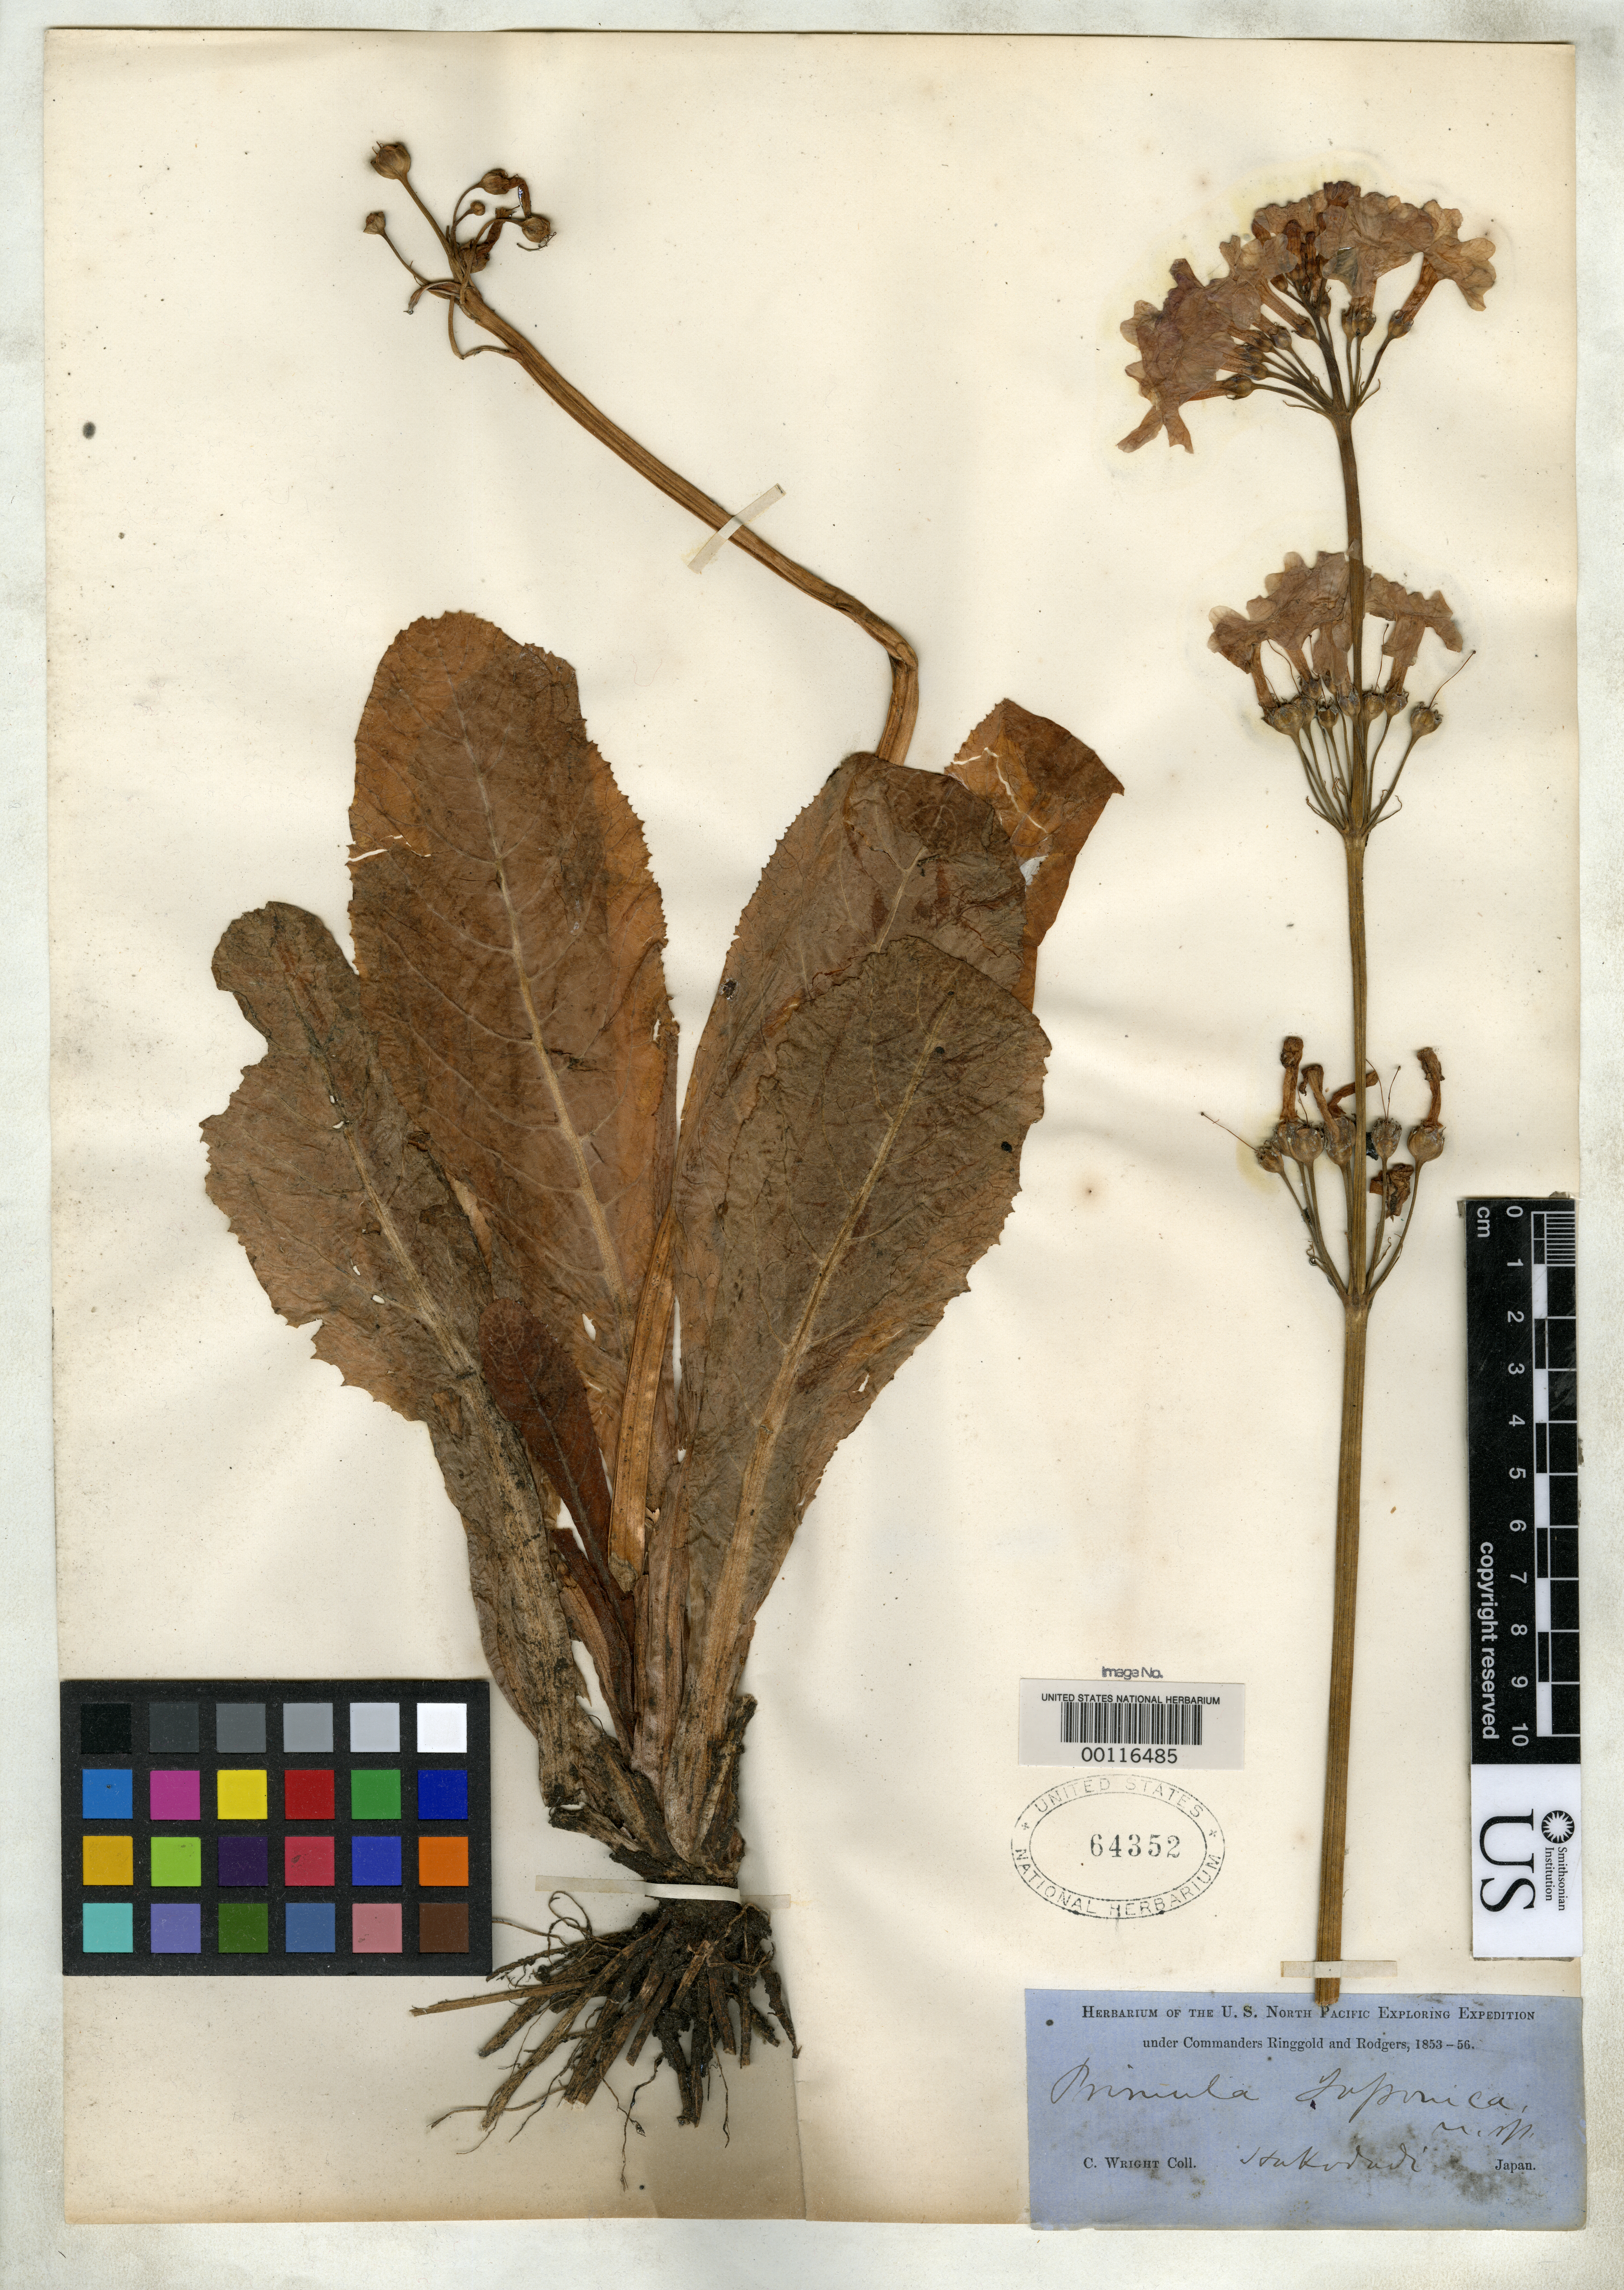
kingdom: Plantae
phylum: Tracheophyta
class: Magnoliopsida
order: Ericales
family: Primulaceae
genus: Primula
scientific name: Primula japonica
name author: A. Gray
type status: Type Fragment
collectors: C. Wright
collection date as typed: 1853 to -- --- 1856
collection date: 1853/1856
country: Japan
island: Honshu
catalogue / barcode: US 64352